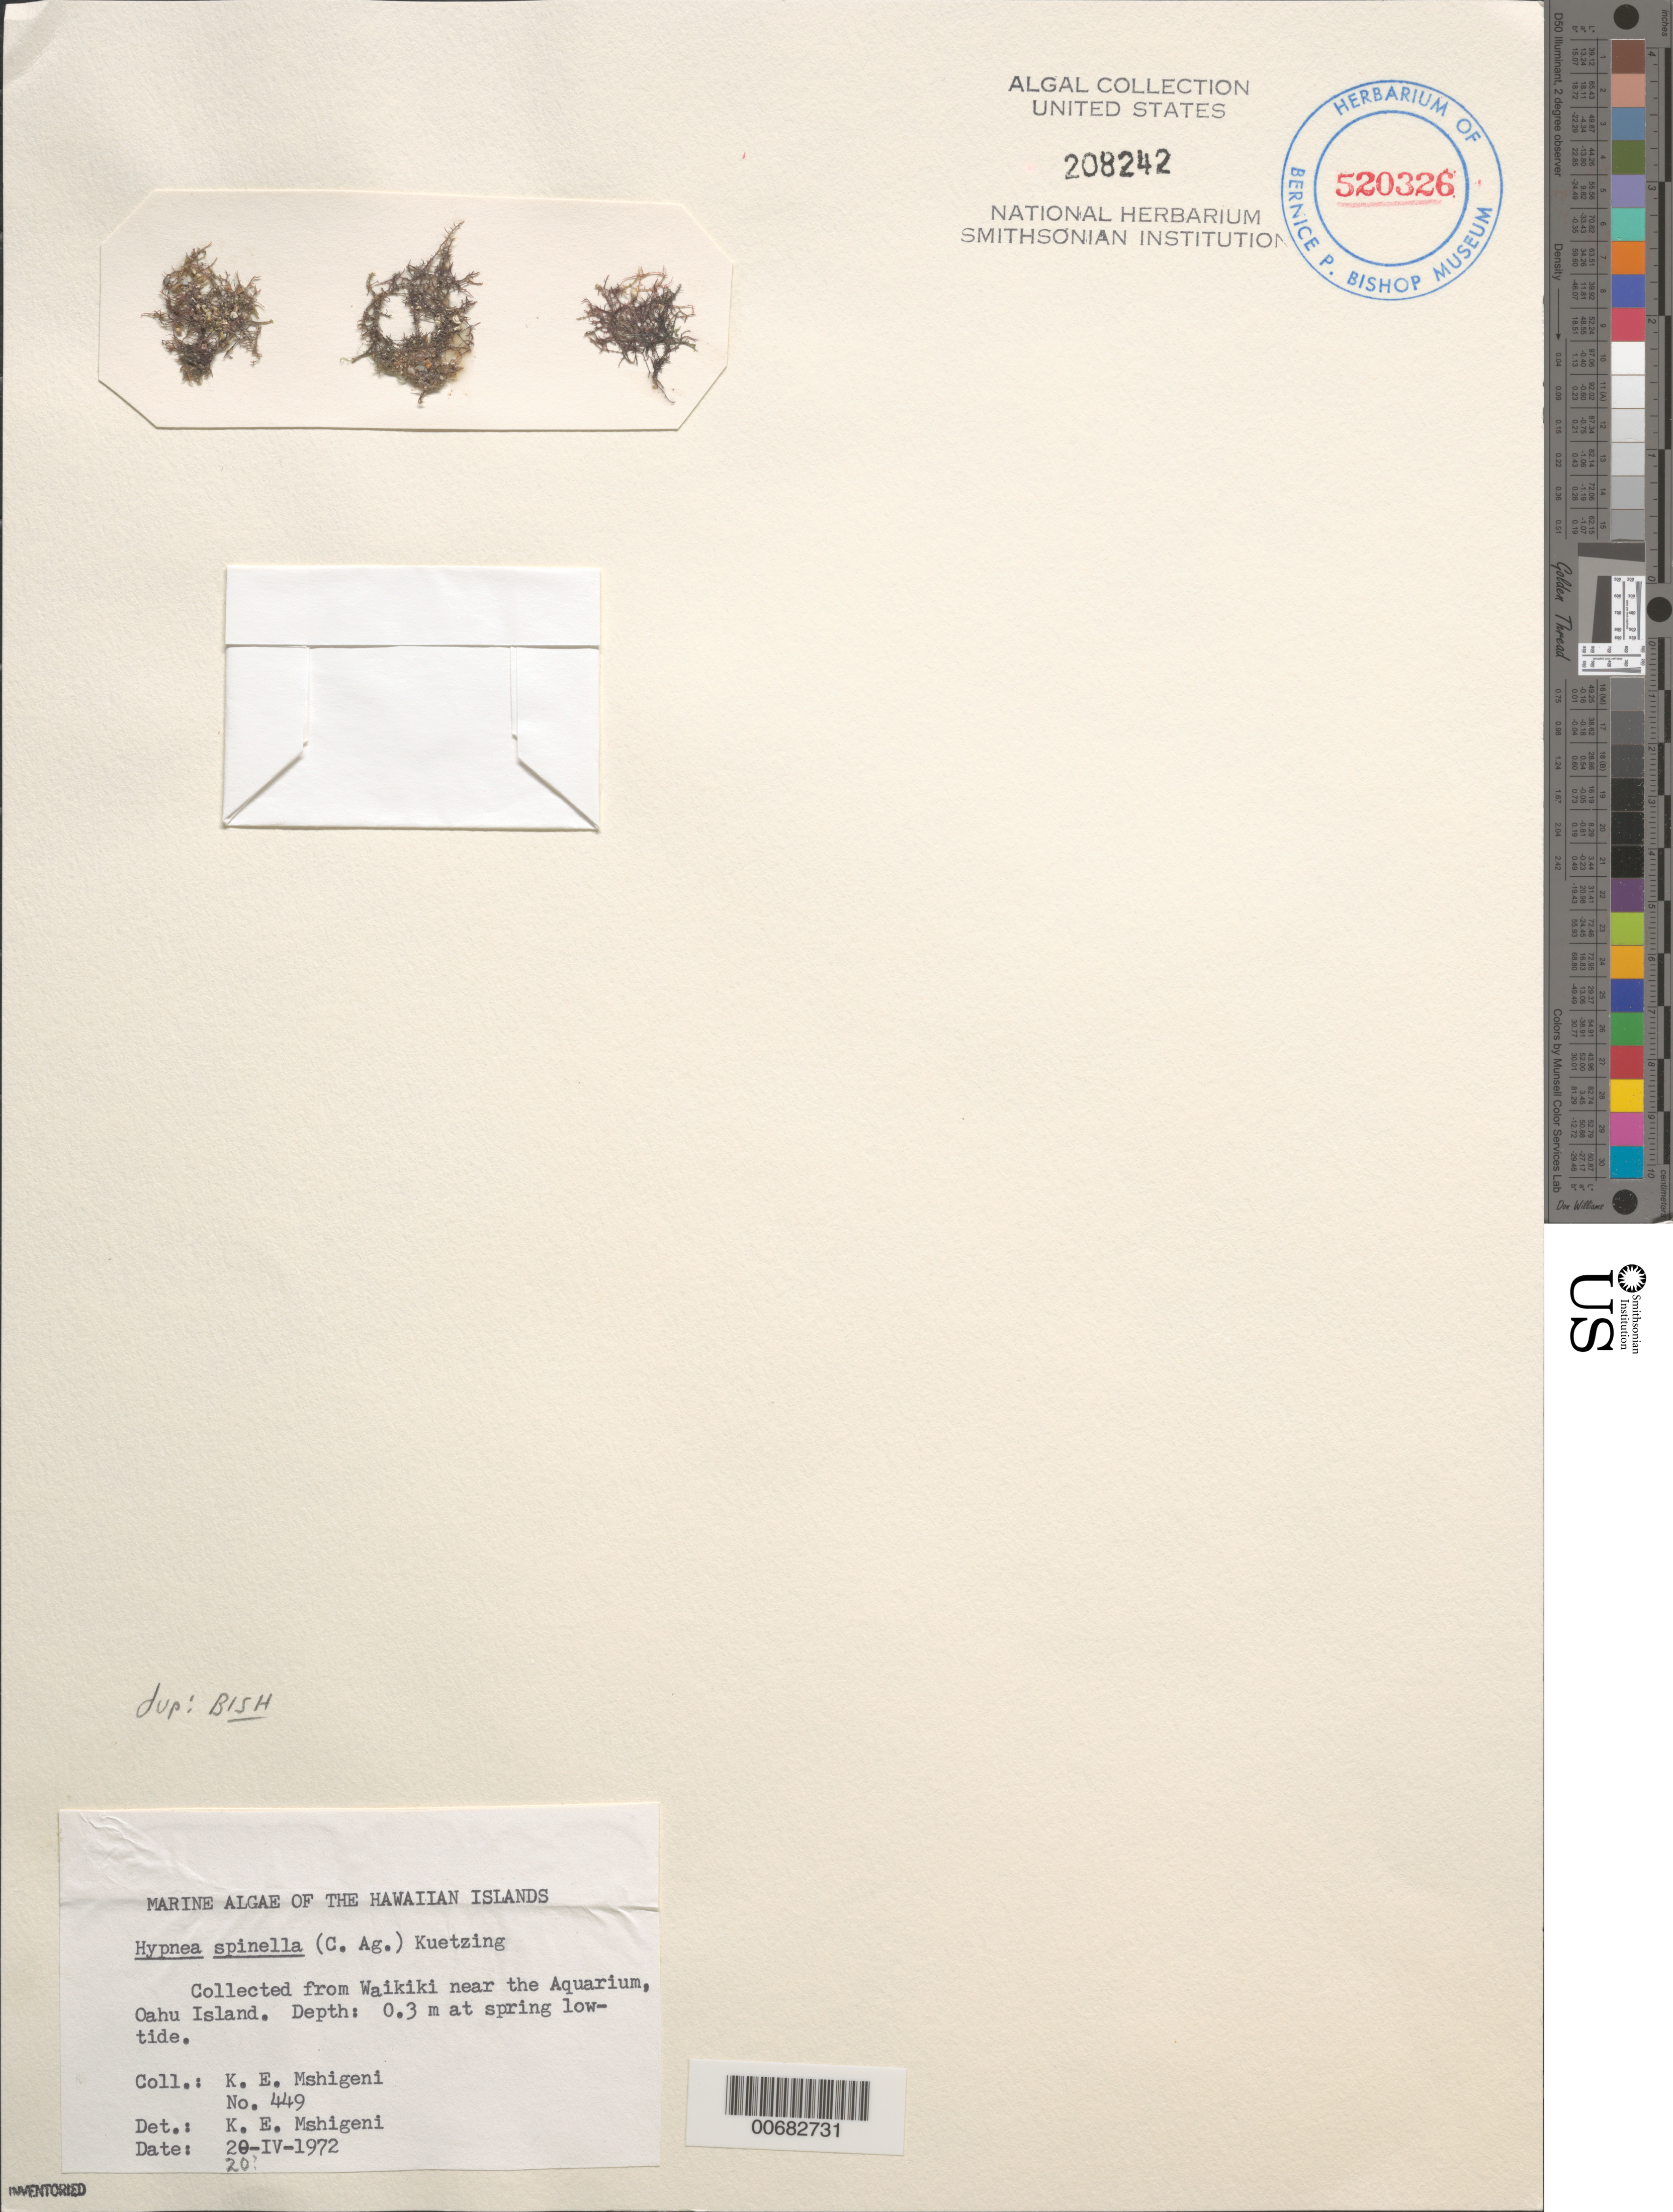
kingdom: Plantae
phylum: Rhodophyta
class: Florideophyceae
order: Gigartinales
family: Cystocloniaceae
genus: Hypnea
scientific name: Hypnea spinella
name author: (C. Agardh) Kütz.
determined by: Mshigeni, K. E.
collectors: K. Mshigeni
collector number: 449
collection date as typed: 20 Apr 1972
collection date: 1972-04-20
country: United States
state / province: Hawaii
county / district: Honolulu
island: Oahu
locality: Waikiki, near Aquarium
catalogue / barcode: US 208242